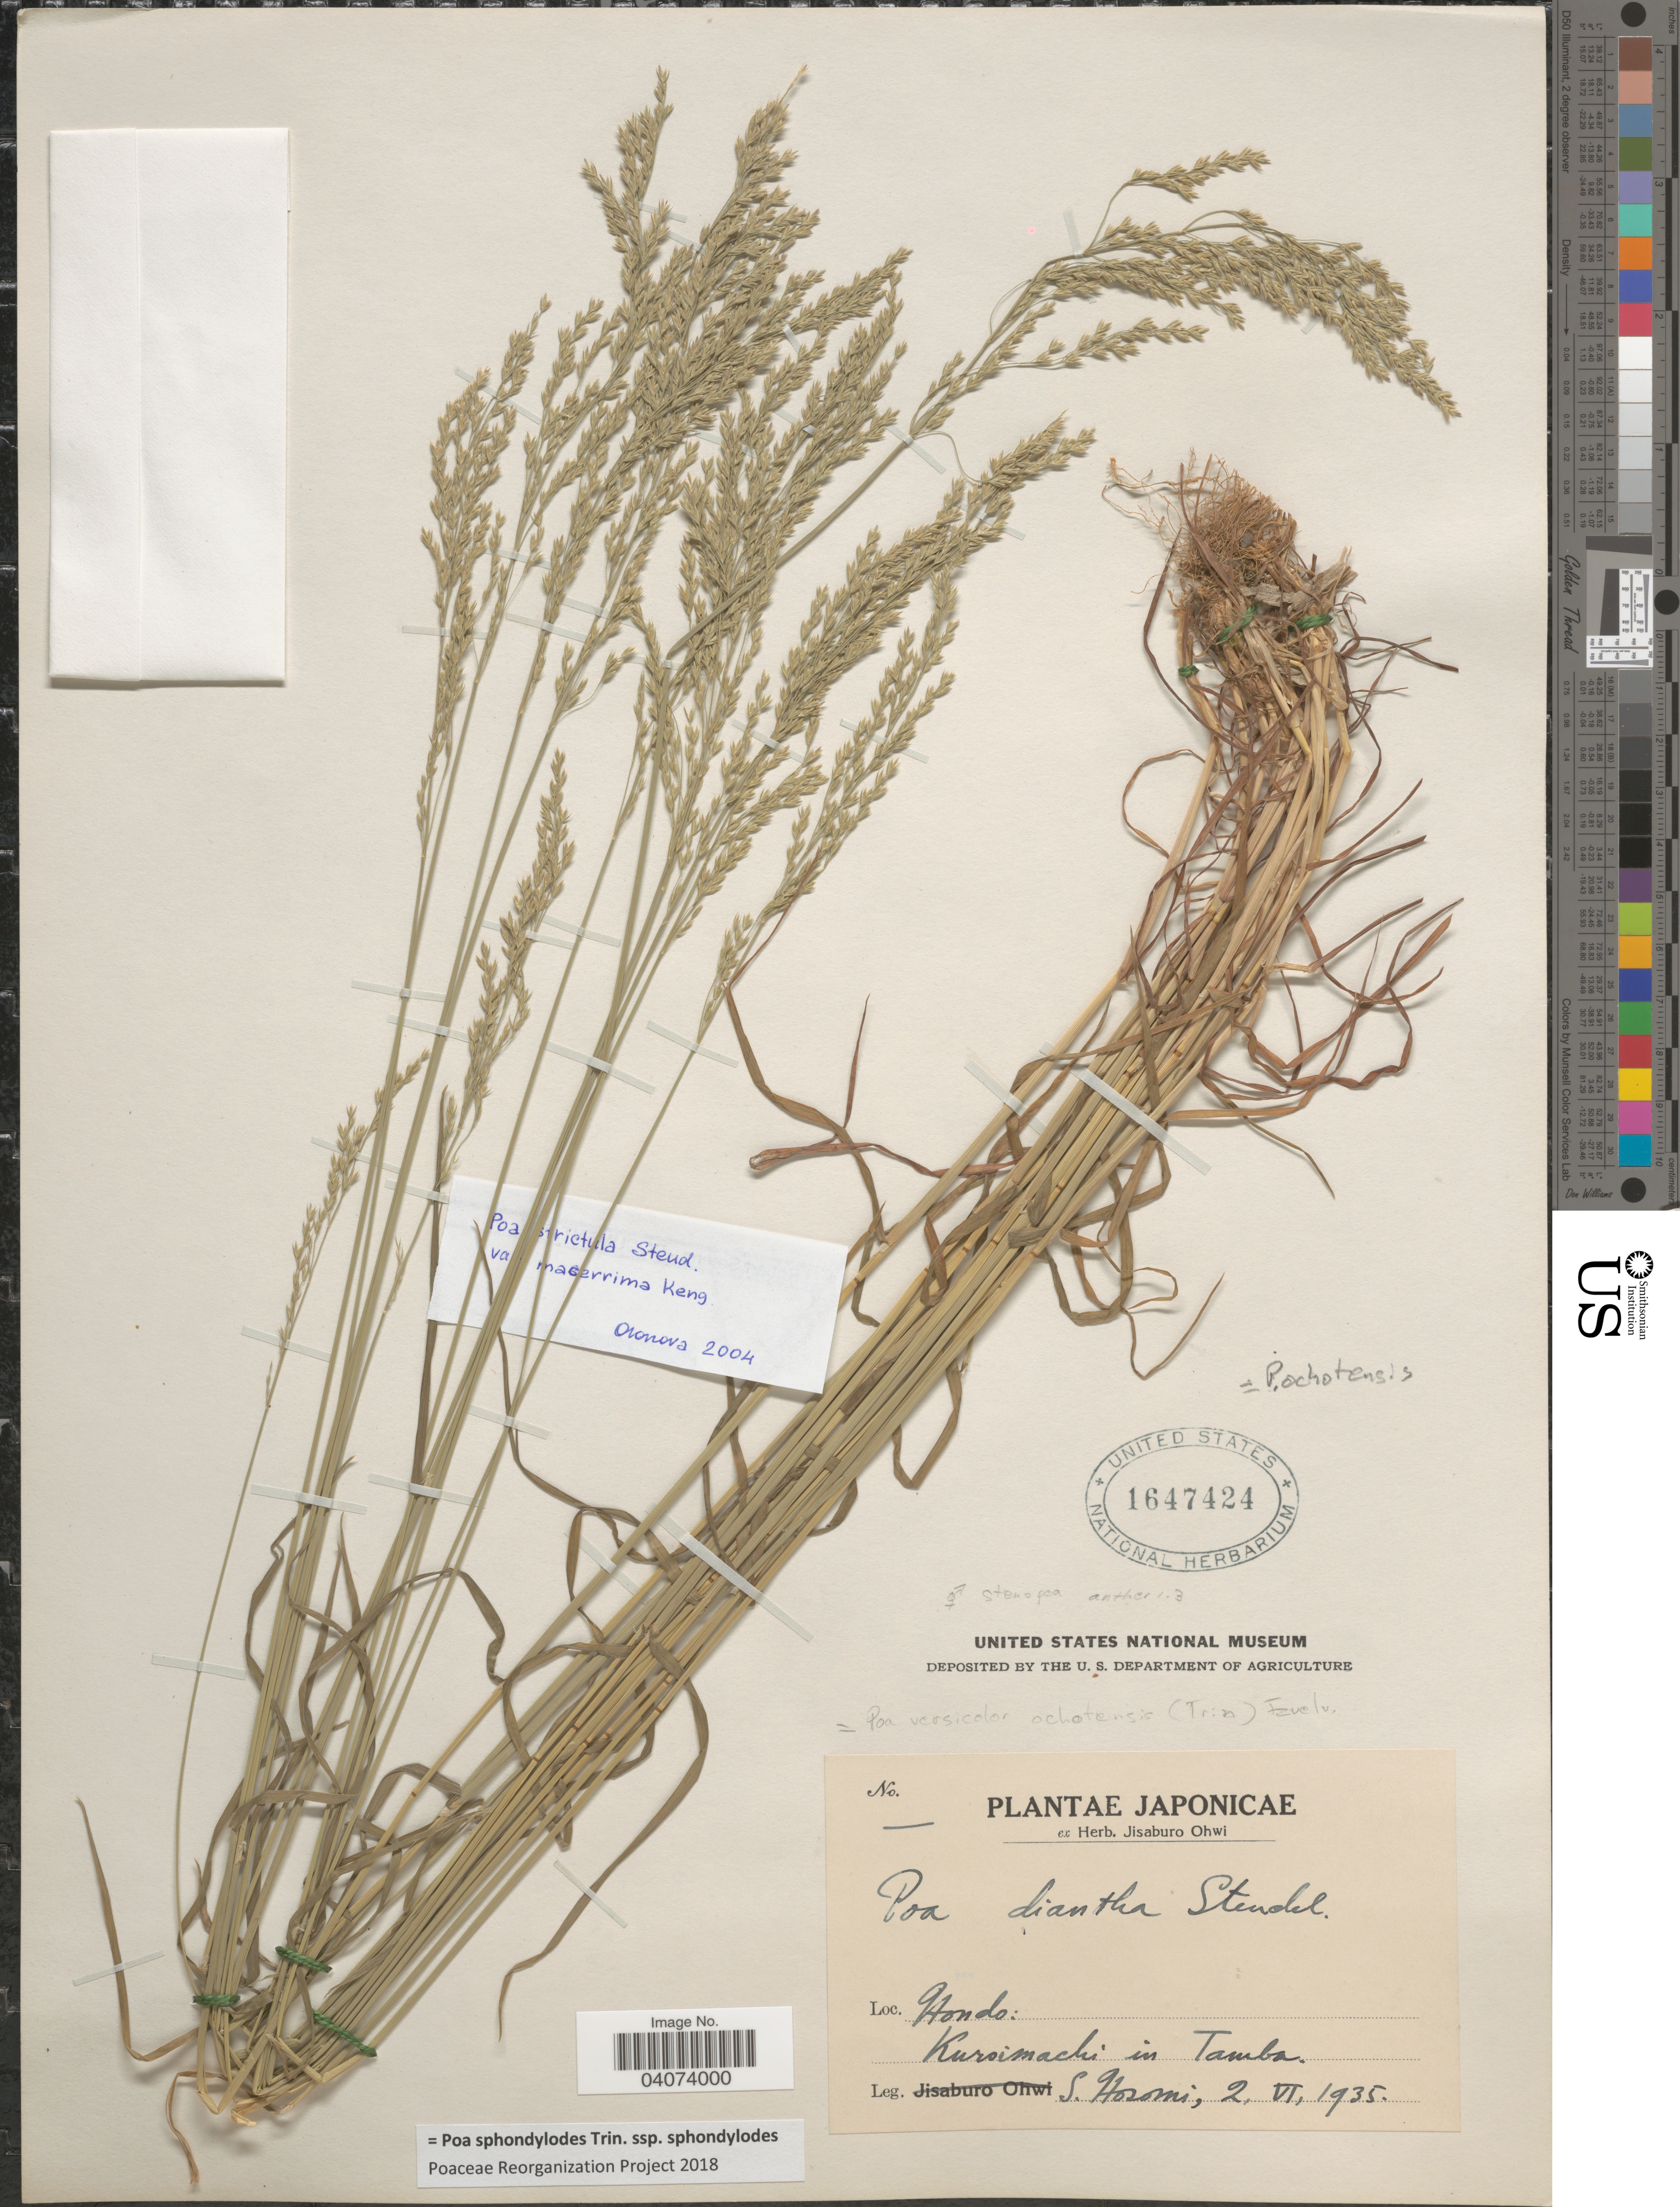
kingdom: Plantae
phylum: Tracheophyta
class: Liliopsida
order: Poales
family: Poaceae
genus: Poa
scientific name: Poa sphondylodes subsp. sphondylodes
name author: Trin.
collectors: S. Hosomi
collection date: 1935-06-02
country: Japan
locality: Hondo: Kursimachi in Tamba.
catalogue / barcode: US 1647424